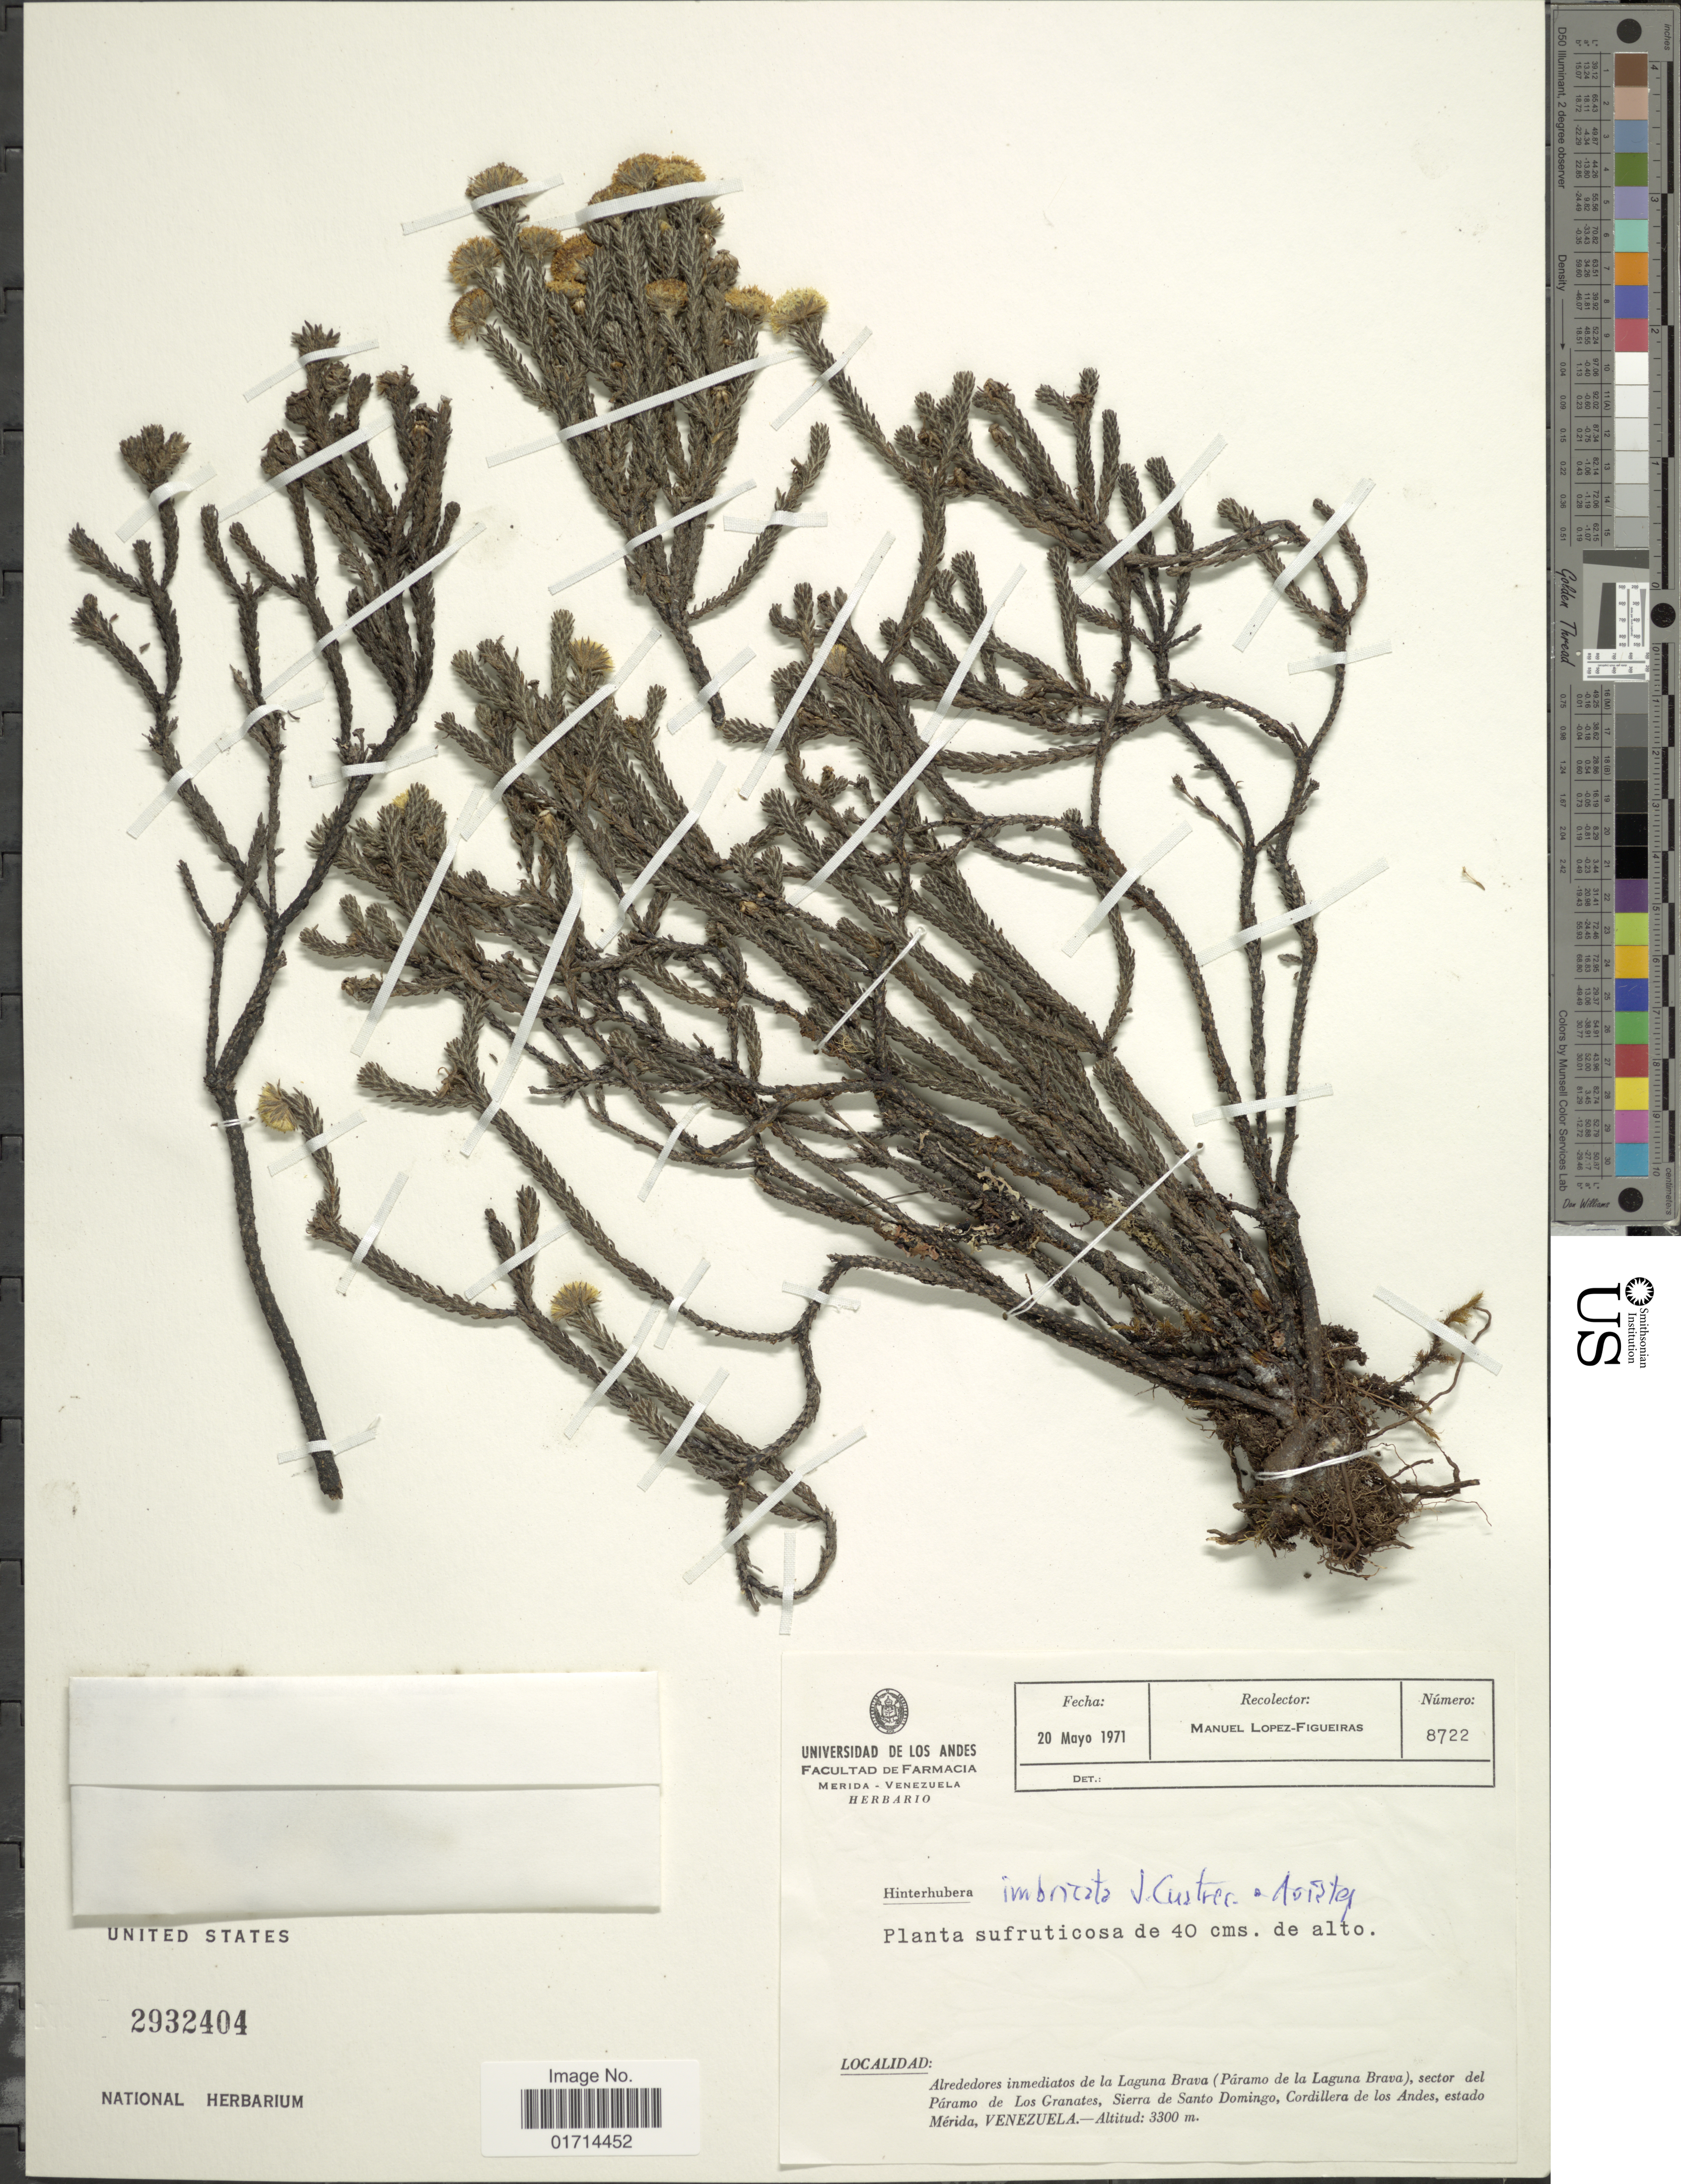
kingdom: Plantae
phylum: Tracheophyta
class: Magnoliopsida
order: Asterales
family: Asteraceae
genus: Hinterhubera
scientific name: Hinterhubera imbricata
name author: Cuatrec. & Aristeg.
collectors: M. Lopéz-F.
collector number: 8722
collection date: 1971-05-20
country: Venezuela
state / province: Mérida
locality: Alrededores inmediatos de la Laguna Brava (Paramo de la Laguna Brava), sector del Paramo de Los Granates, Sierra de Santo domingo, Cordillera de los Andes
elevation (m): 3300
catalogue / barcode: US 2932404